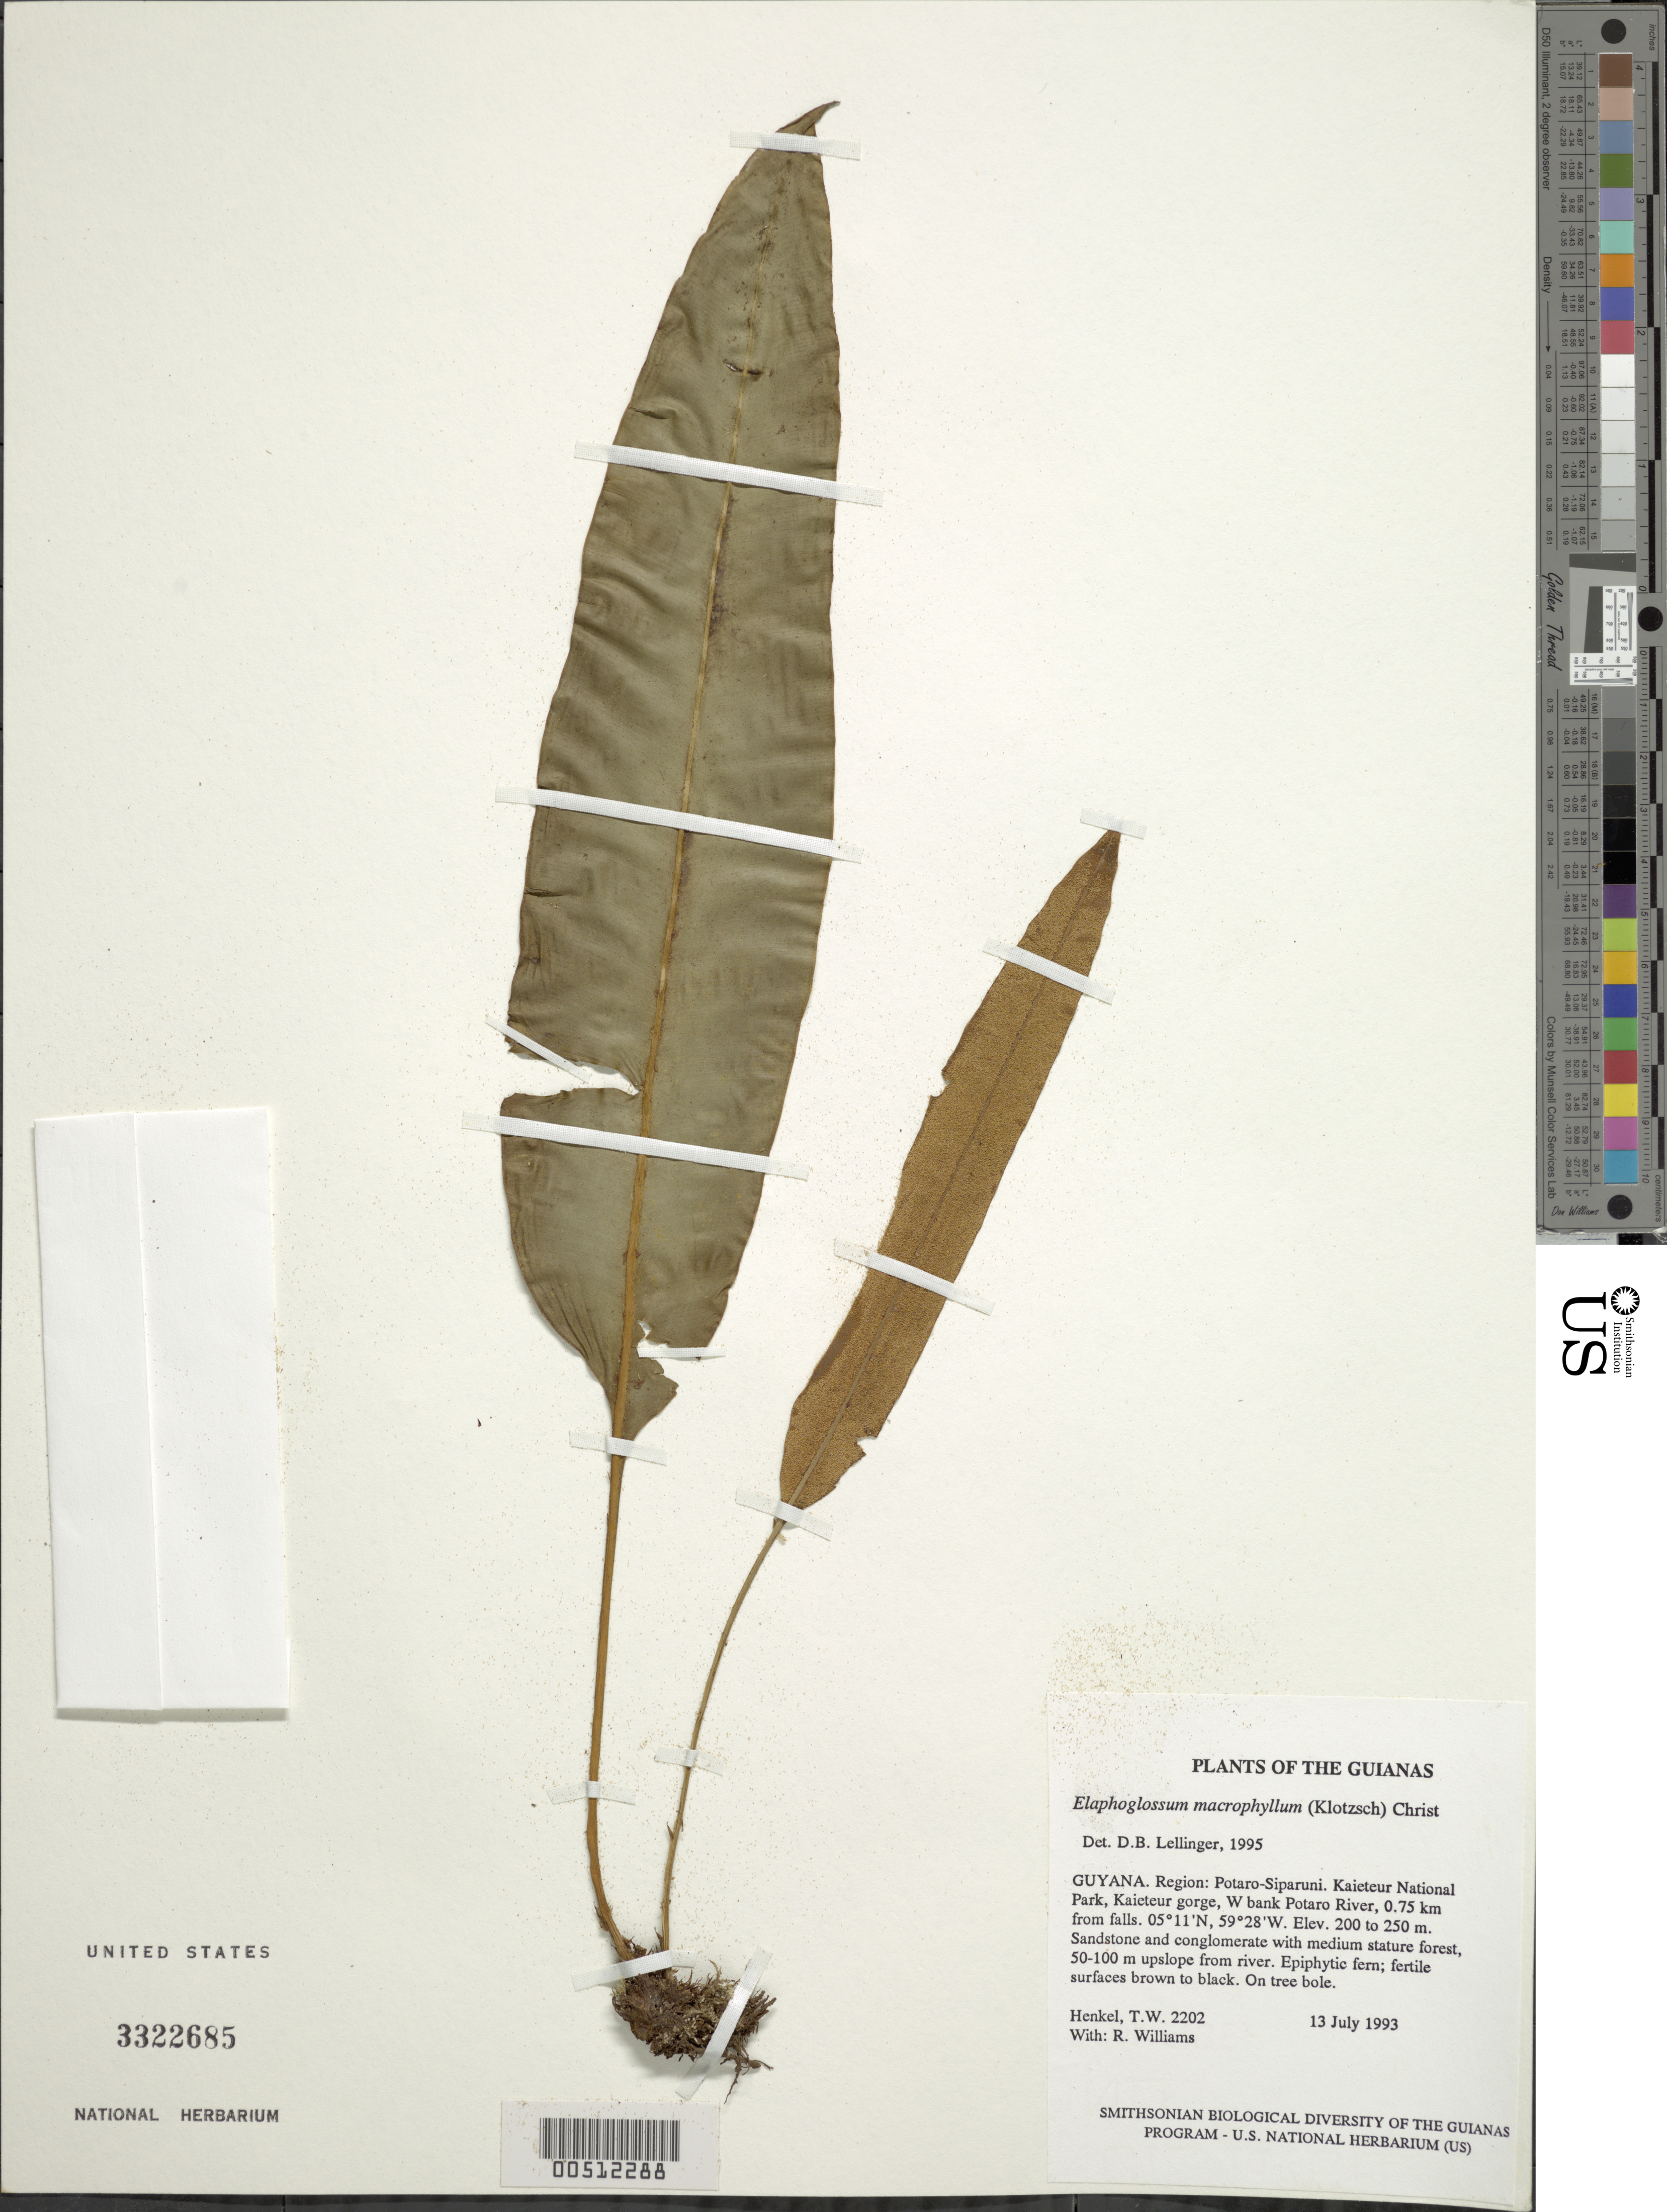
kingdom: Plantae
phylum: Tracheophyta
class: Polypodiopsida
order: Polypodiales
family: Dryopteridaceae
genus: Elaphoglossum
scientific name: Elaphoglossum macrophyllum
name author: (Mett. ex Kuhn) Christ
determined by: Lellinger, David B., (BOT), Smithsonian Institution - National Museum of Natural History (UNITED STATES)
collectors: T. Henkel & R. Williams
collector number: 2202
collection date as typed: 13 July 1993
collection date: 1993-07-13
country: Guyana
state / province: Potaro-Siparuni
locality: Kaieteur National Park, Kaieteur gorge, W bank Potaro R, 0.75 km from falls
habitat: Sandstone and conglomerate with medium stature forest, 50-100 m upslope from river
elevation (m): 200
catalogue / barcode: US 3322685